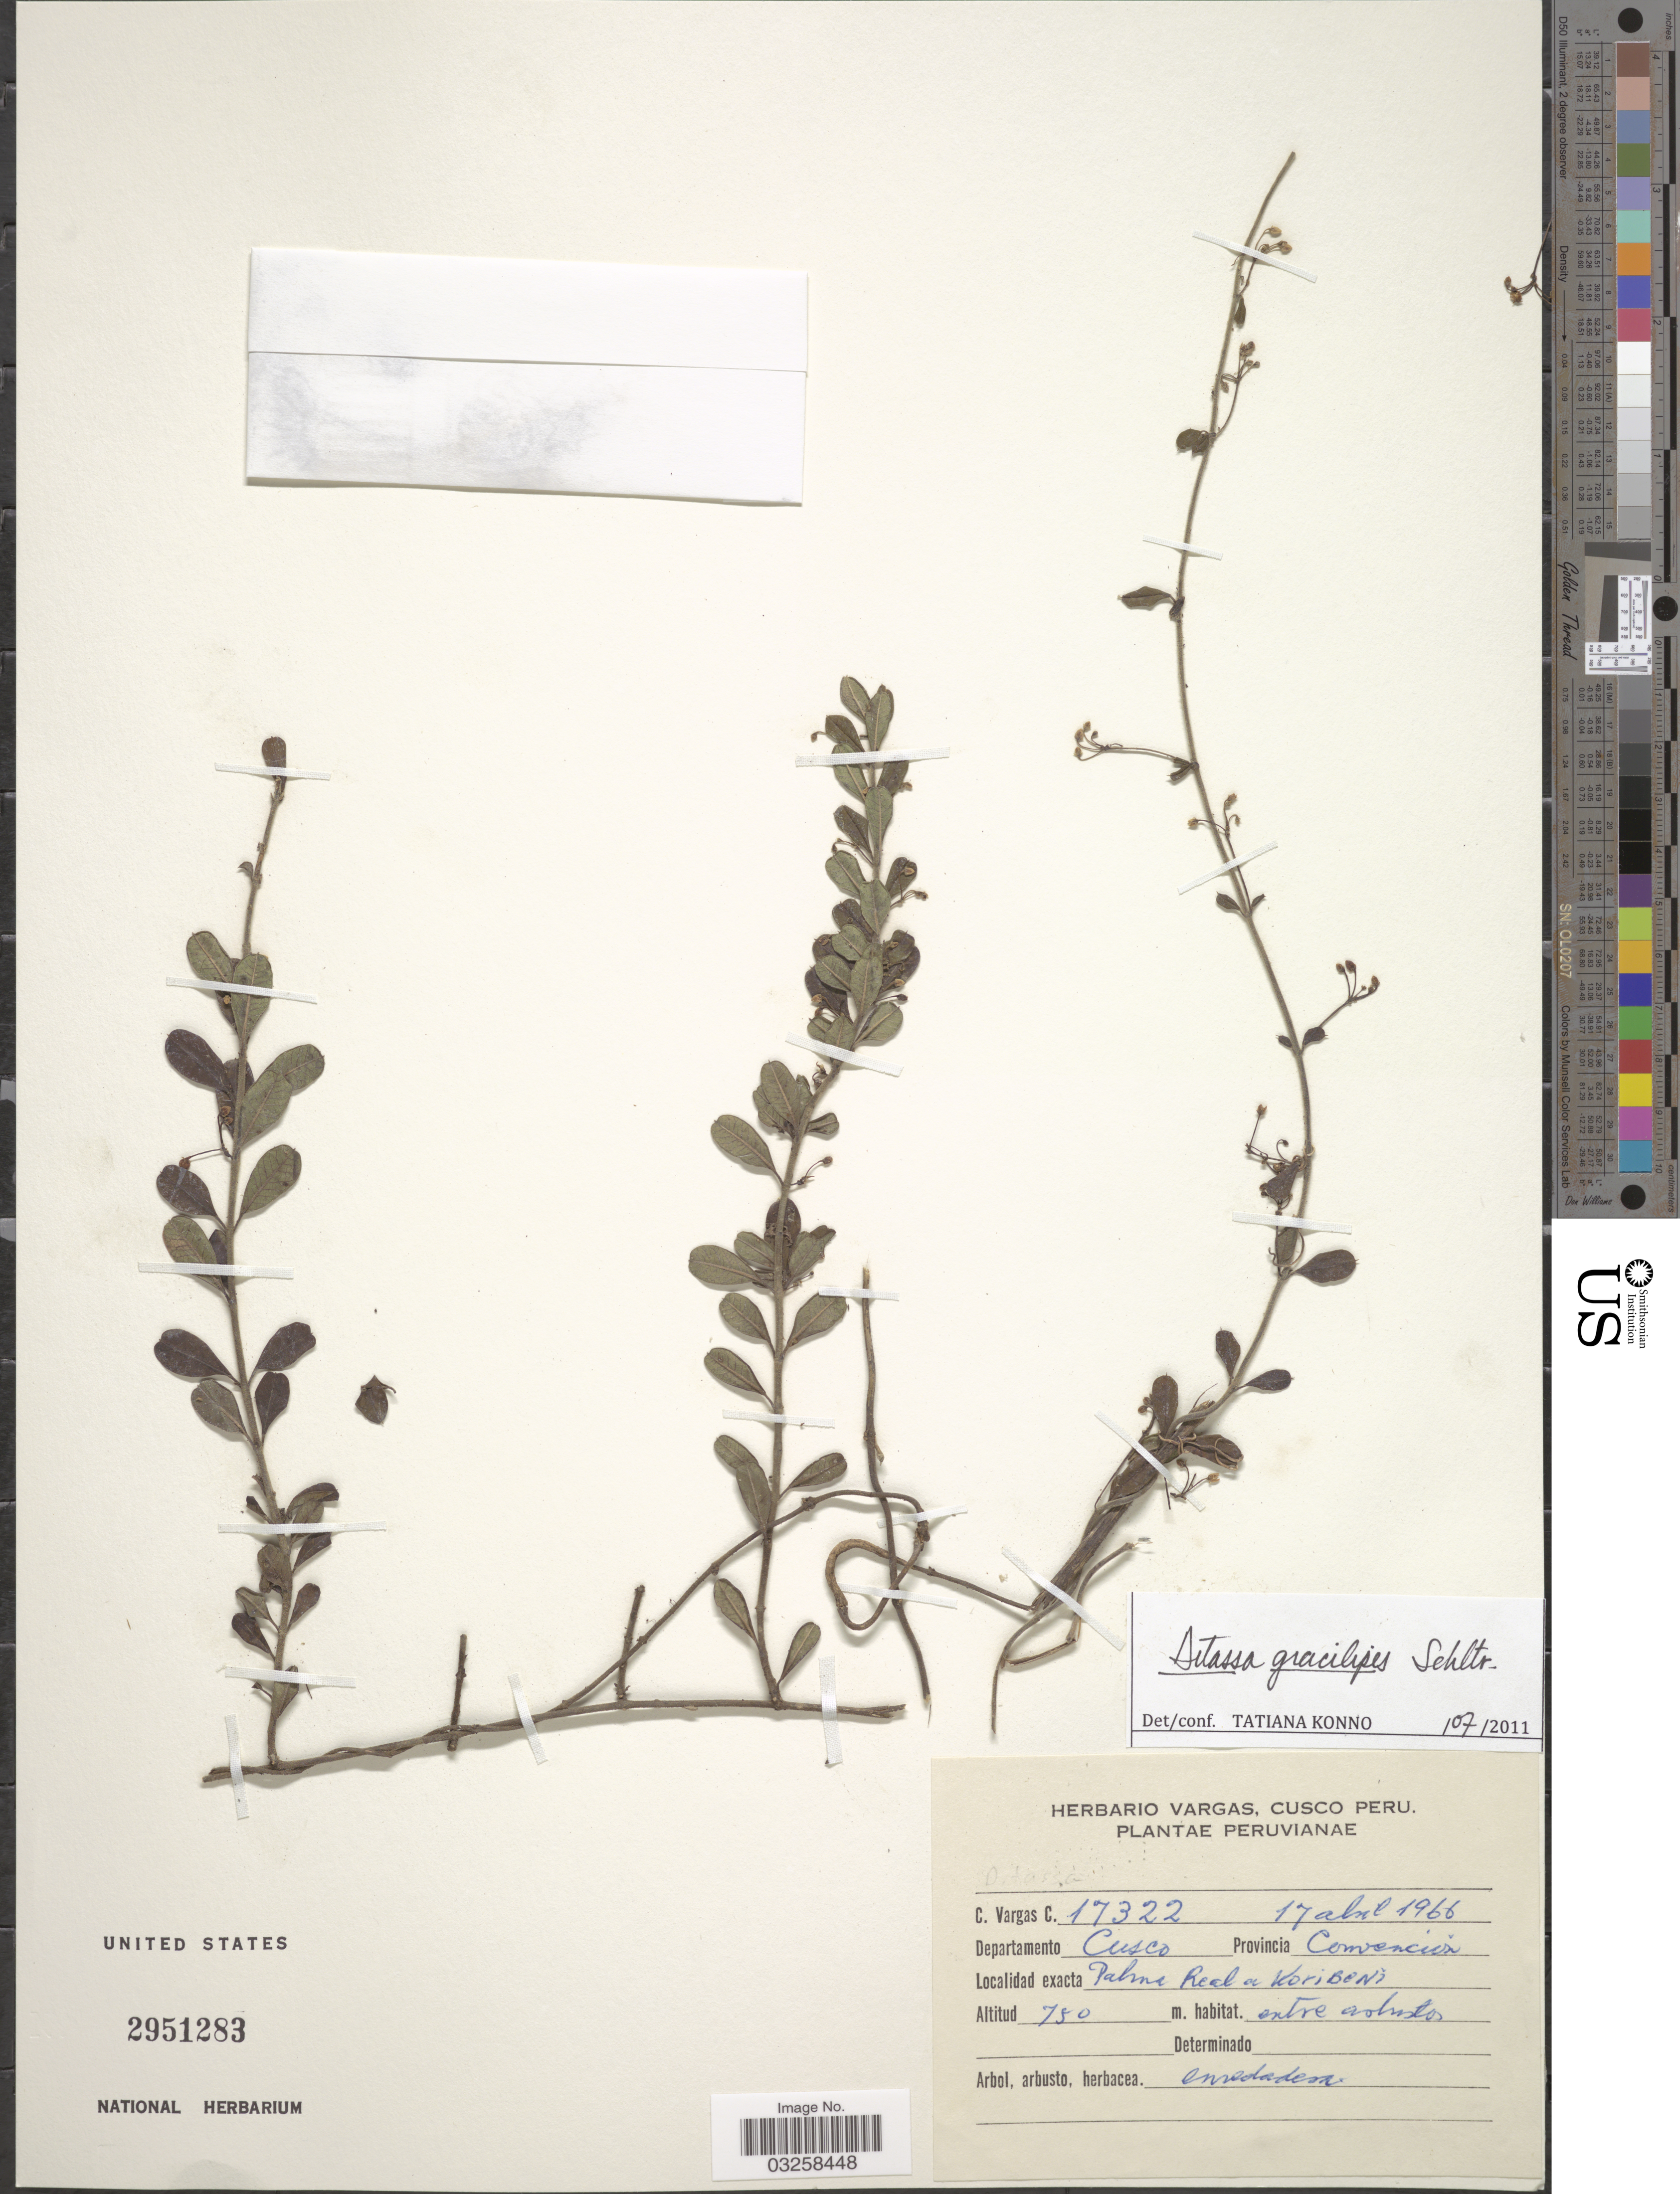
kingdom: Plantae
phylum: Tracheophyta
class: Magnoliopsida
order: Gentianales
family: Apocynaceae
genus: Ditassa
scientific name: Ditassa gracilipes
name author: Schltr.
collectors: C. Vargas Calderón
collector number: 17322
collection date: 1966-04-17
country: Peru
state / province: Cusco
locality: Departamento Cusco, Provincia Convención, Palma Real a Koribeni.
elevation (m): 750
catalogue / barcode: US 2951283